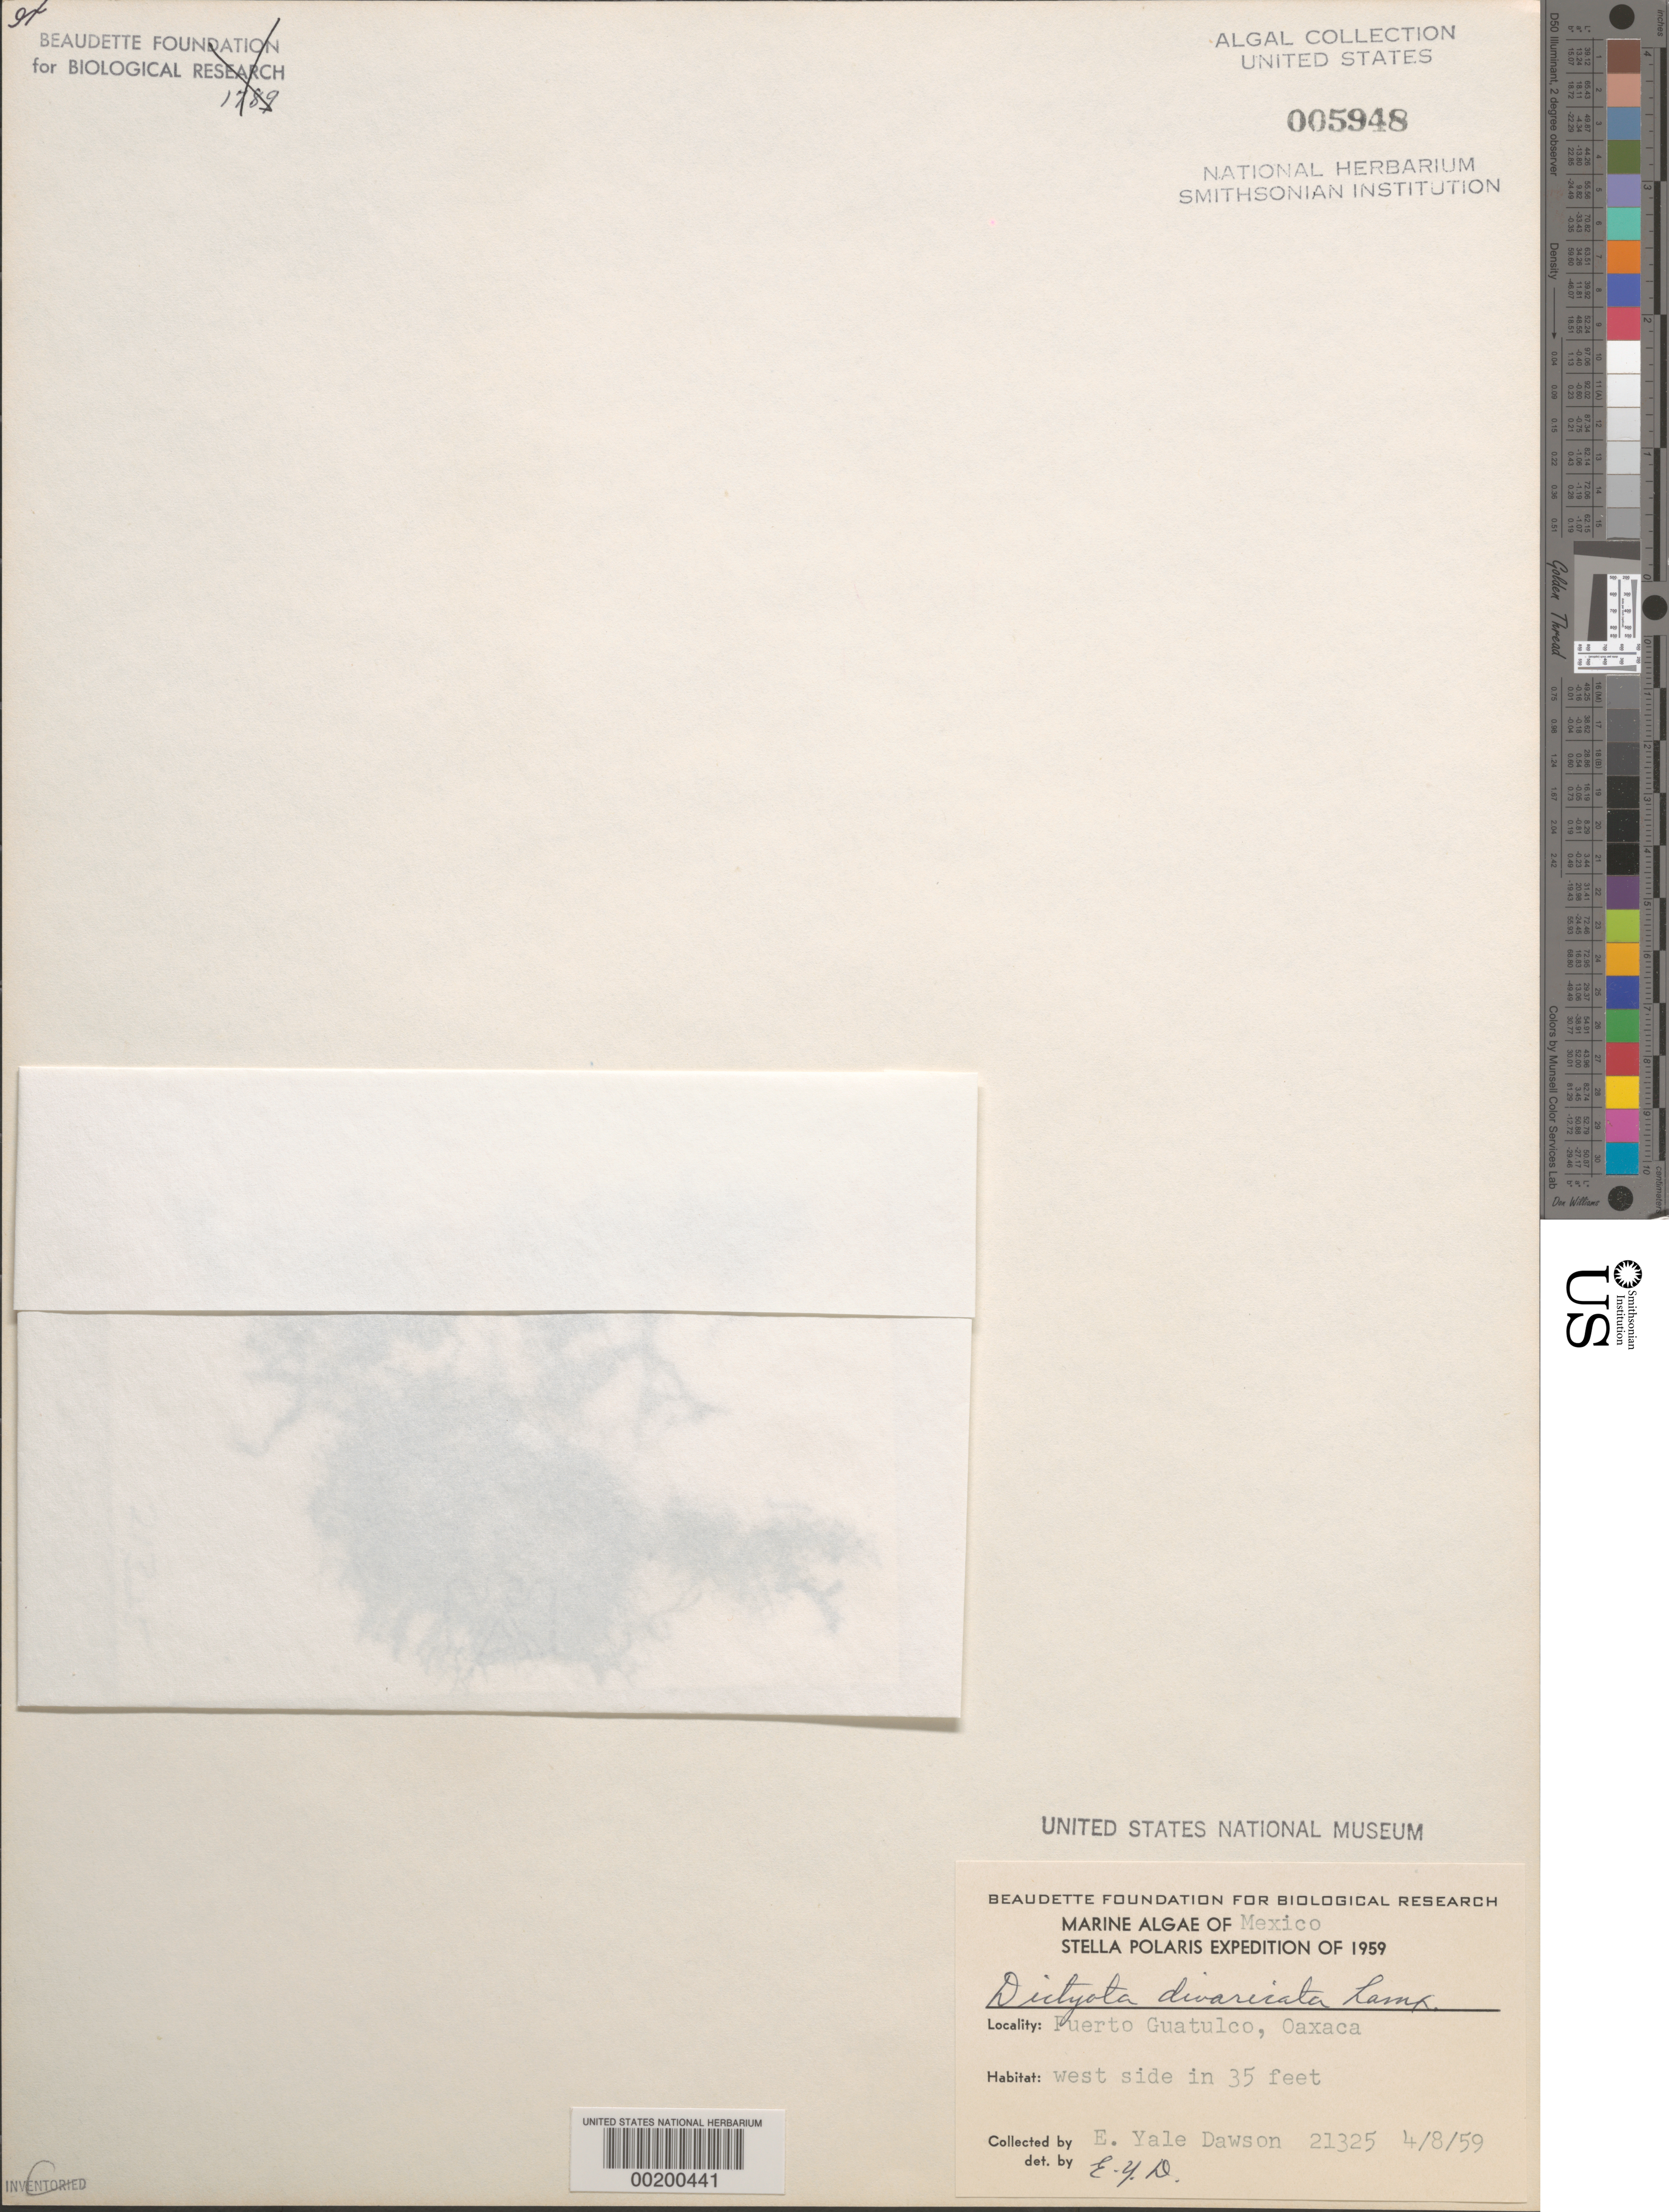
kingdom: Chromista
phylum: Ochrophyta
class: Phaeophyceae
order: Dictyotales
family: Dictyotaceae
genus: Dictyota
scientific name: Dictyota divaricata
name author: J.V.Lamouroux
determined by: Dawson, E. Y.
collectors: E. Y. Dawson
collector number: EYD 21325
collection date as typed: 4/8/59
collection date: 1959-04-08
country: Mexico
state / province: Oaxaca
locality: Puerto Guatulco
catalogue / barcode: US 5948